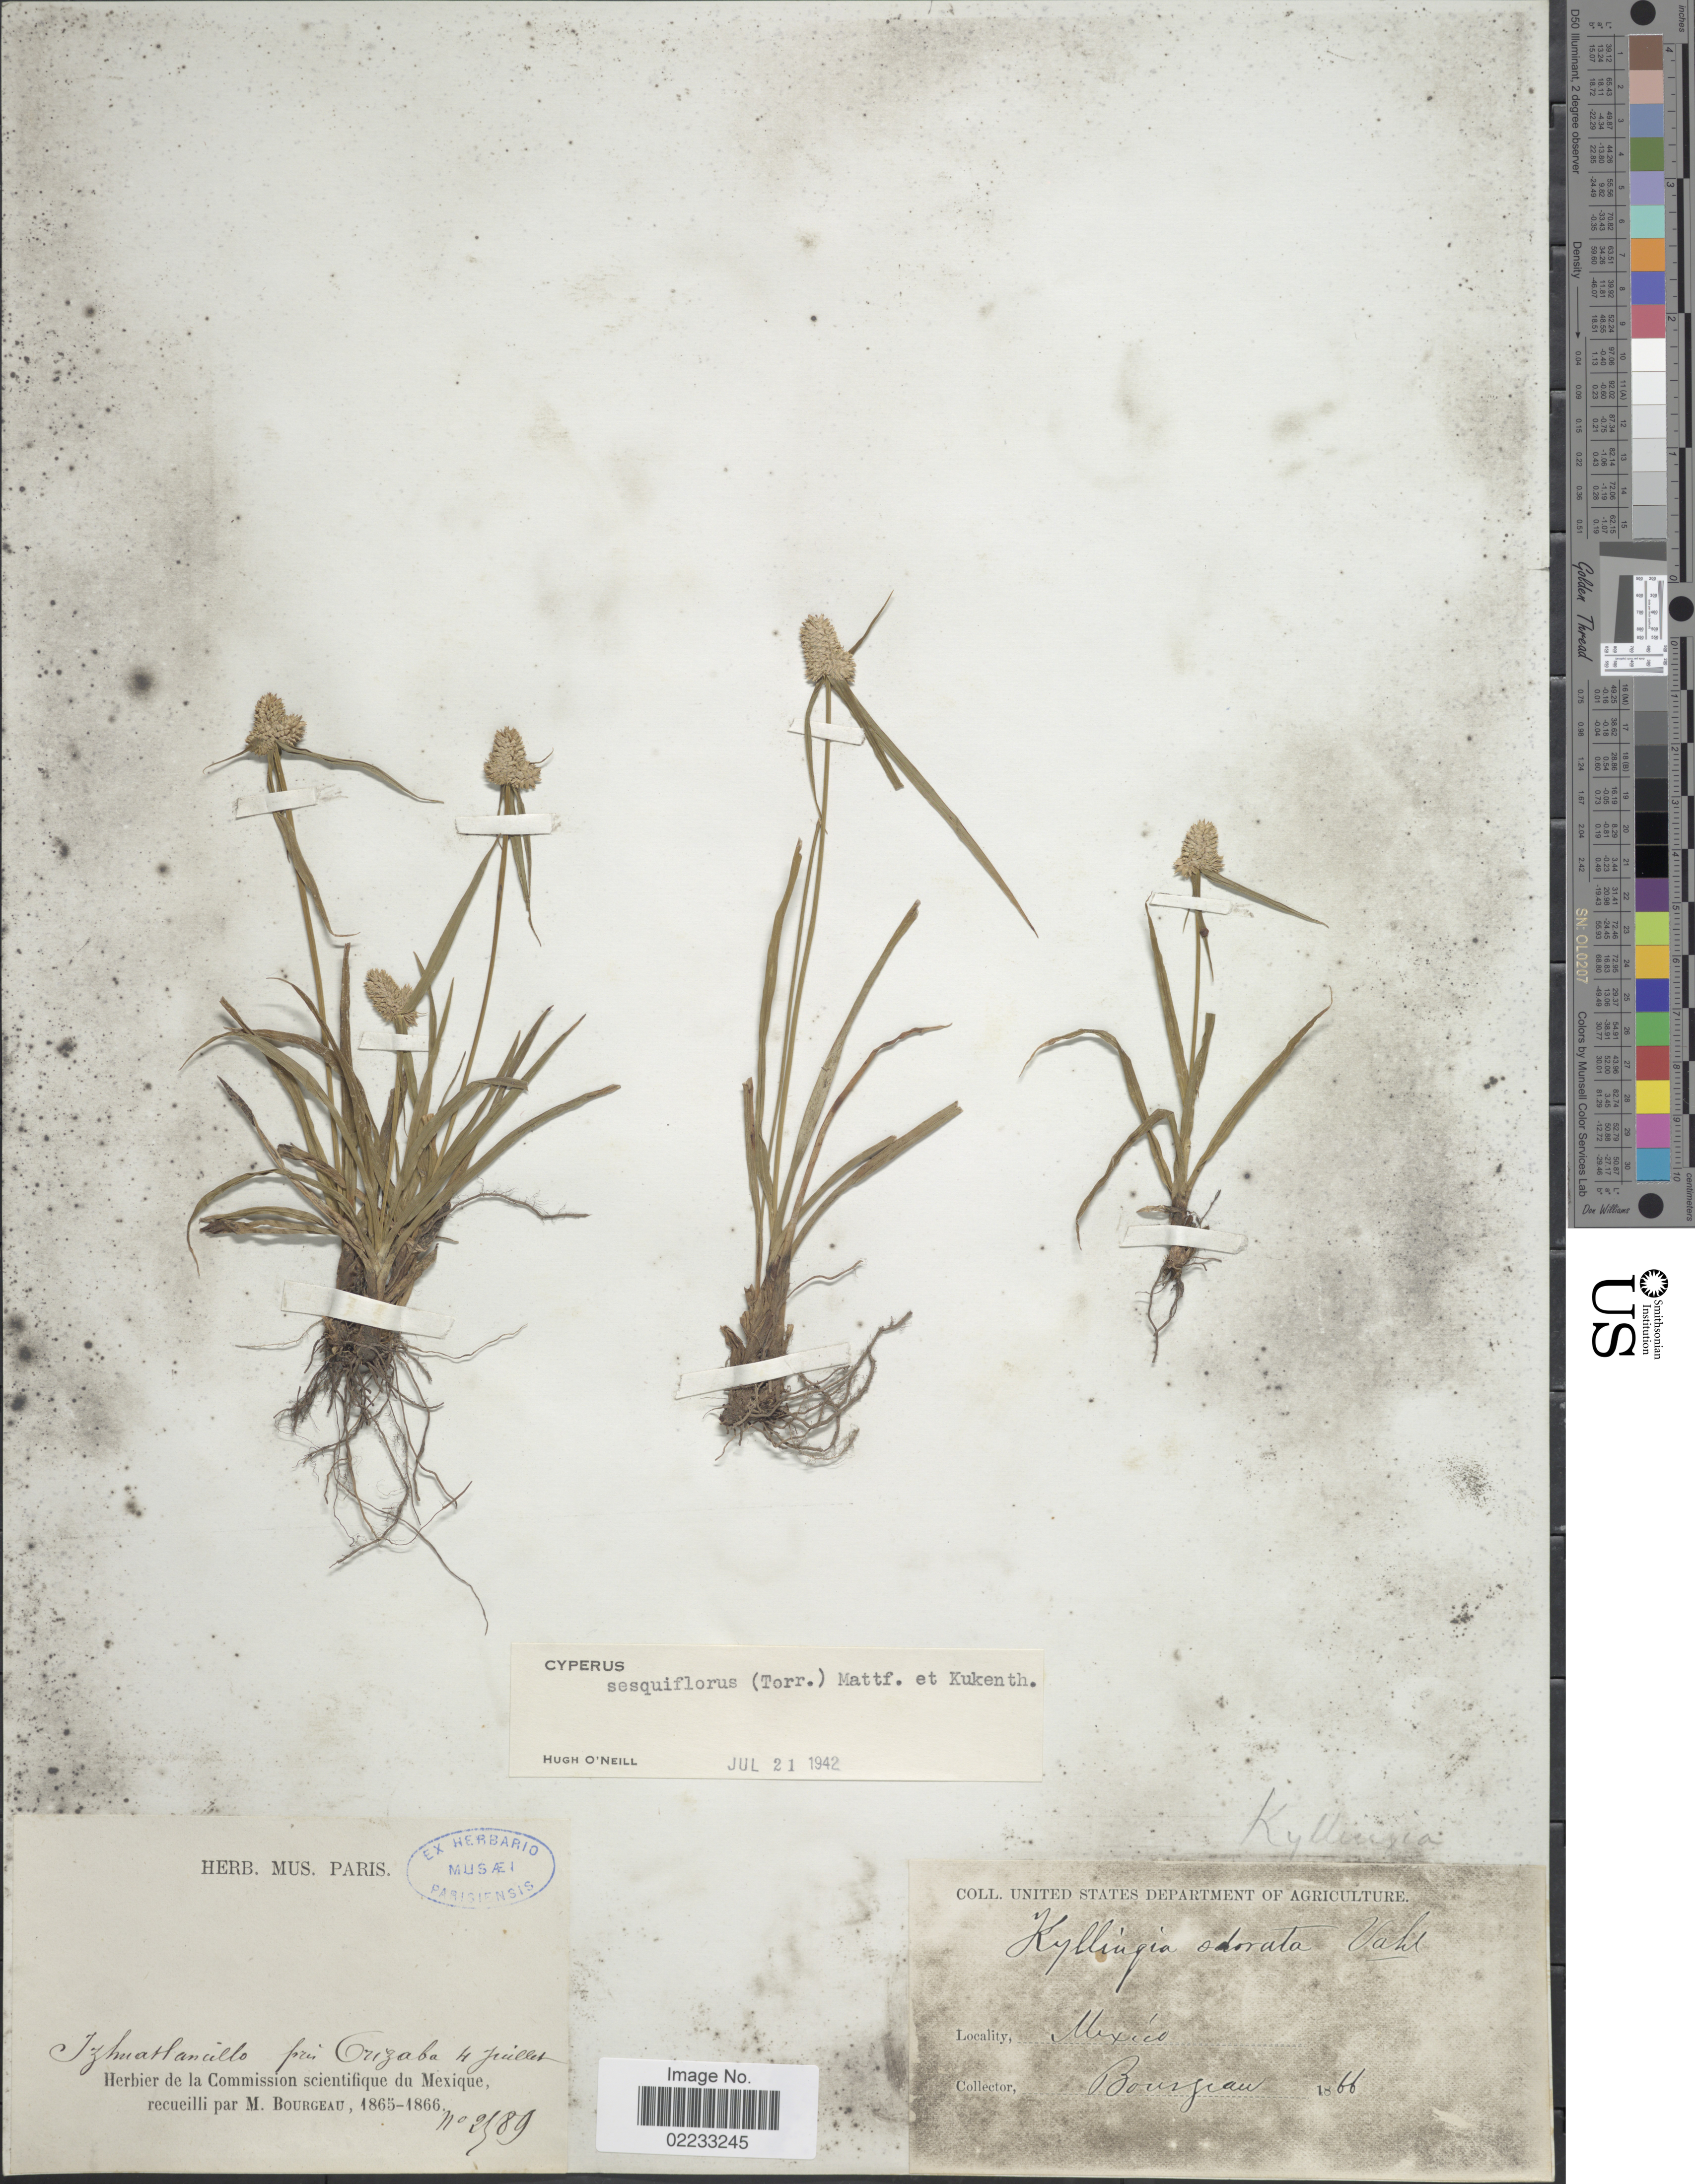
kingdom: Plantae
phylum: Tracheophyta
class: Liliopsida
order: Poales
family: Cyperaceae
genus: Cyperus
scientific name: Cyperus sesquiflorus subsp. sesquiflorus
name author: (Torr.) Mattf. & Kük.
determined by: Strong, M. T., (US), Smithsonian Institution - National Museum of Natural History (UNITED STATES)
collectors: M. Bourgeau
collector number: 2189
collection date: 1866-07-04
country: Mexico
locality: Izhuatlancillo près Orizaba [Ixhautlancillo near Orizaba]